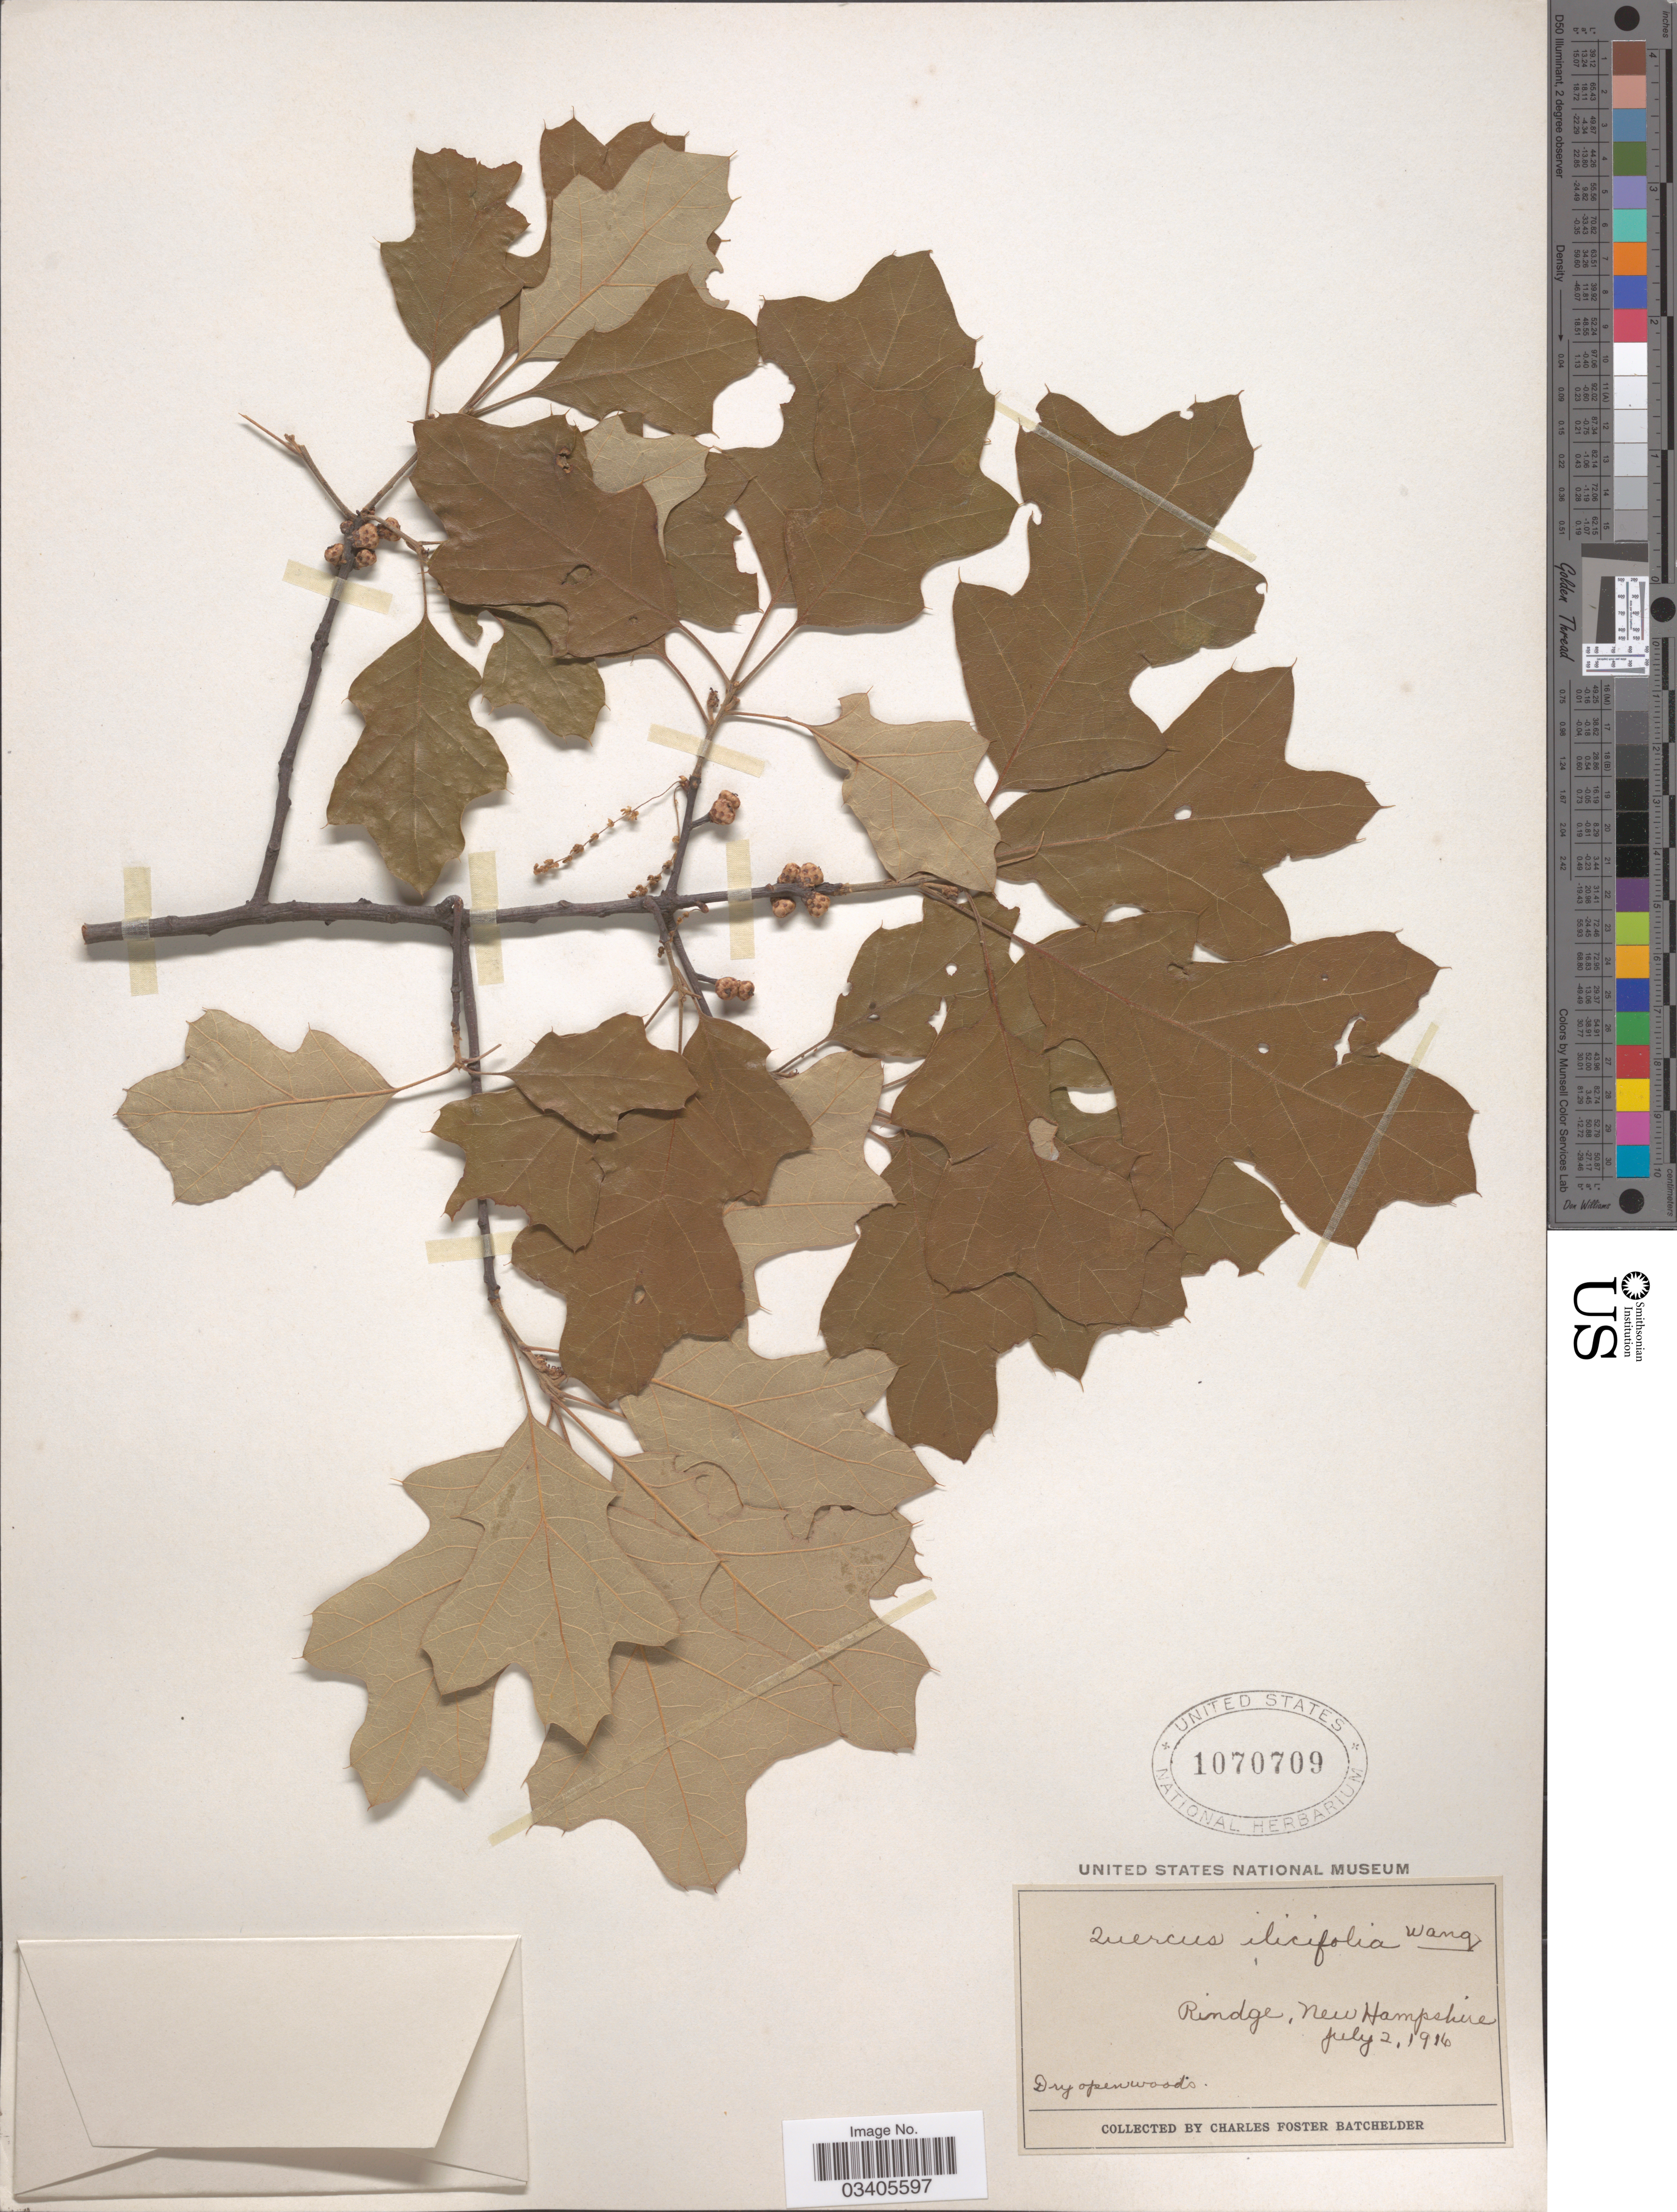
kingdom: Plantae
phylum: Tracheophyta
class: Magnoliopsida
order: Fagales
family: Fagaceae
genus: Quercus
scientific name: Quercus ilicifolia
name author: Wangenh.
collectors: C. Batchelder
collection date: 1916-07-02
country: United States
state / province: New Hampshire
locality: Rindge.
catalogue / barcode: US 1070709